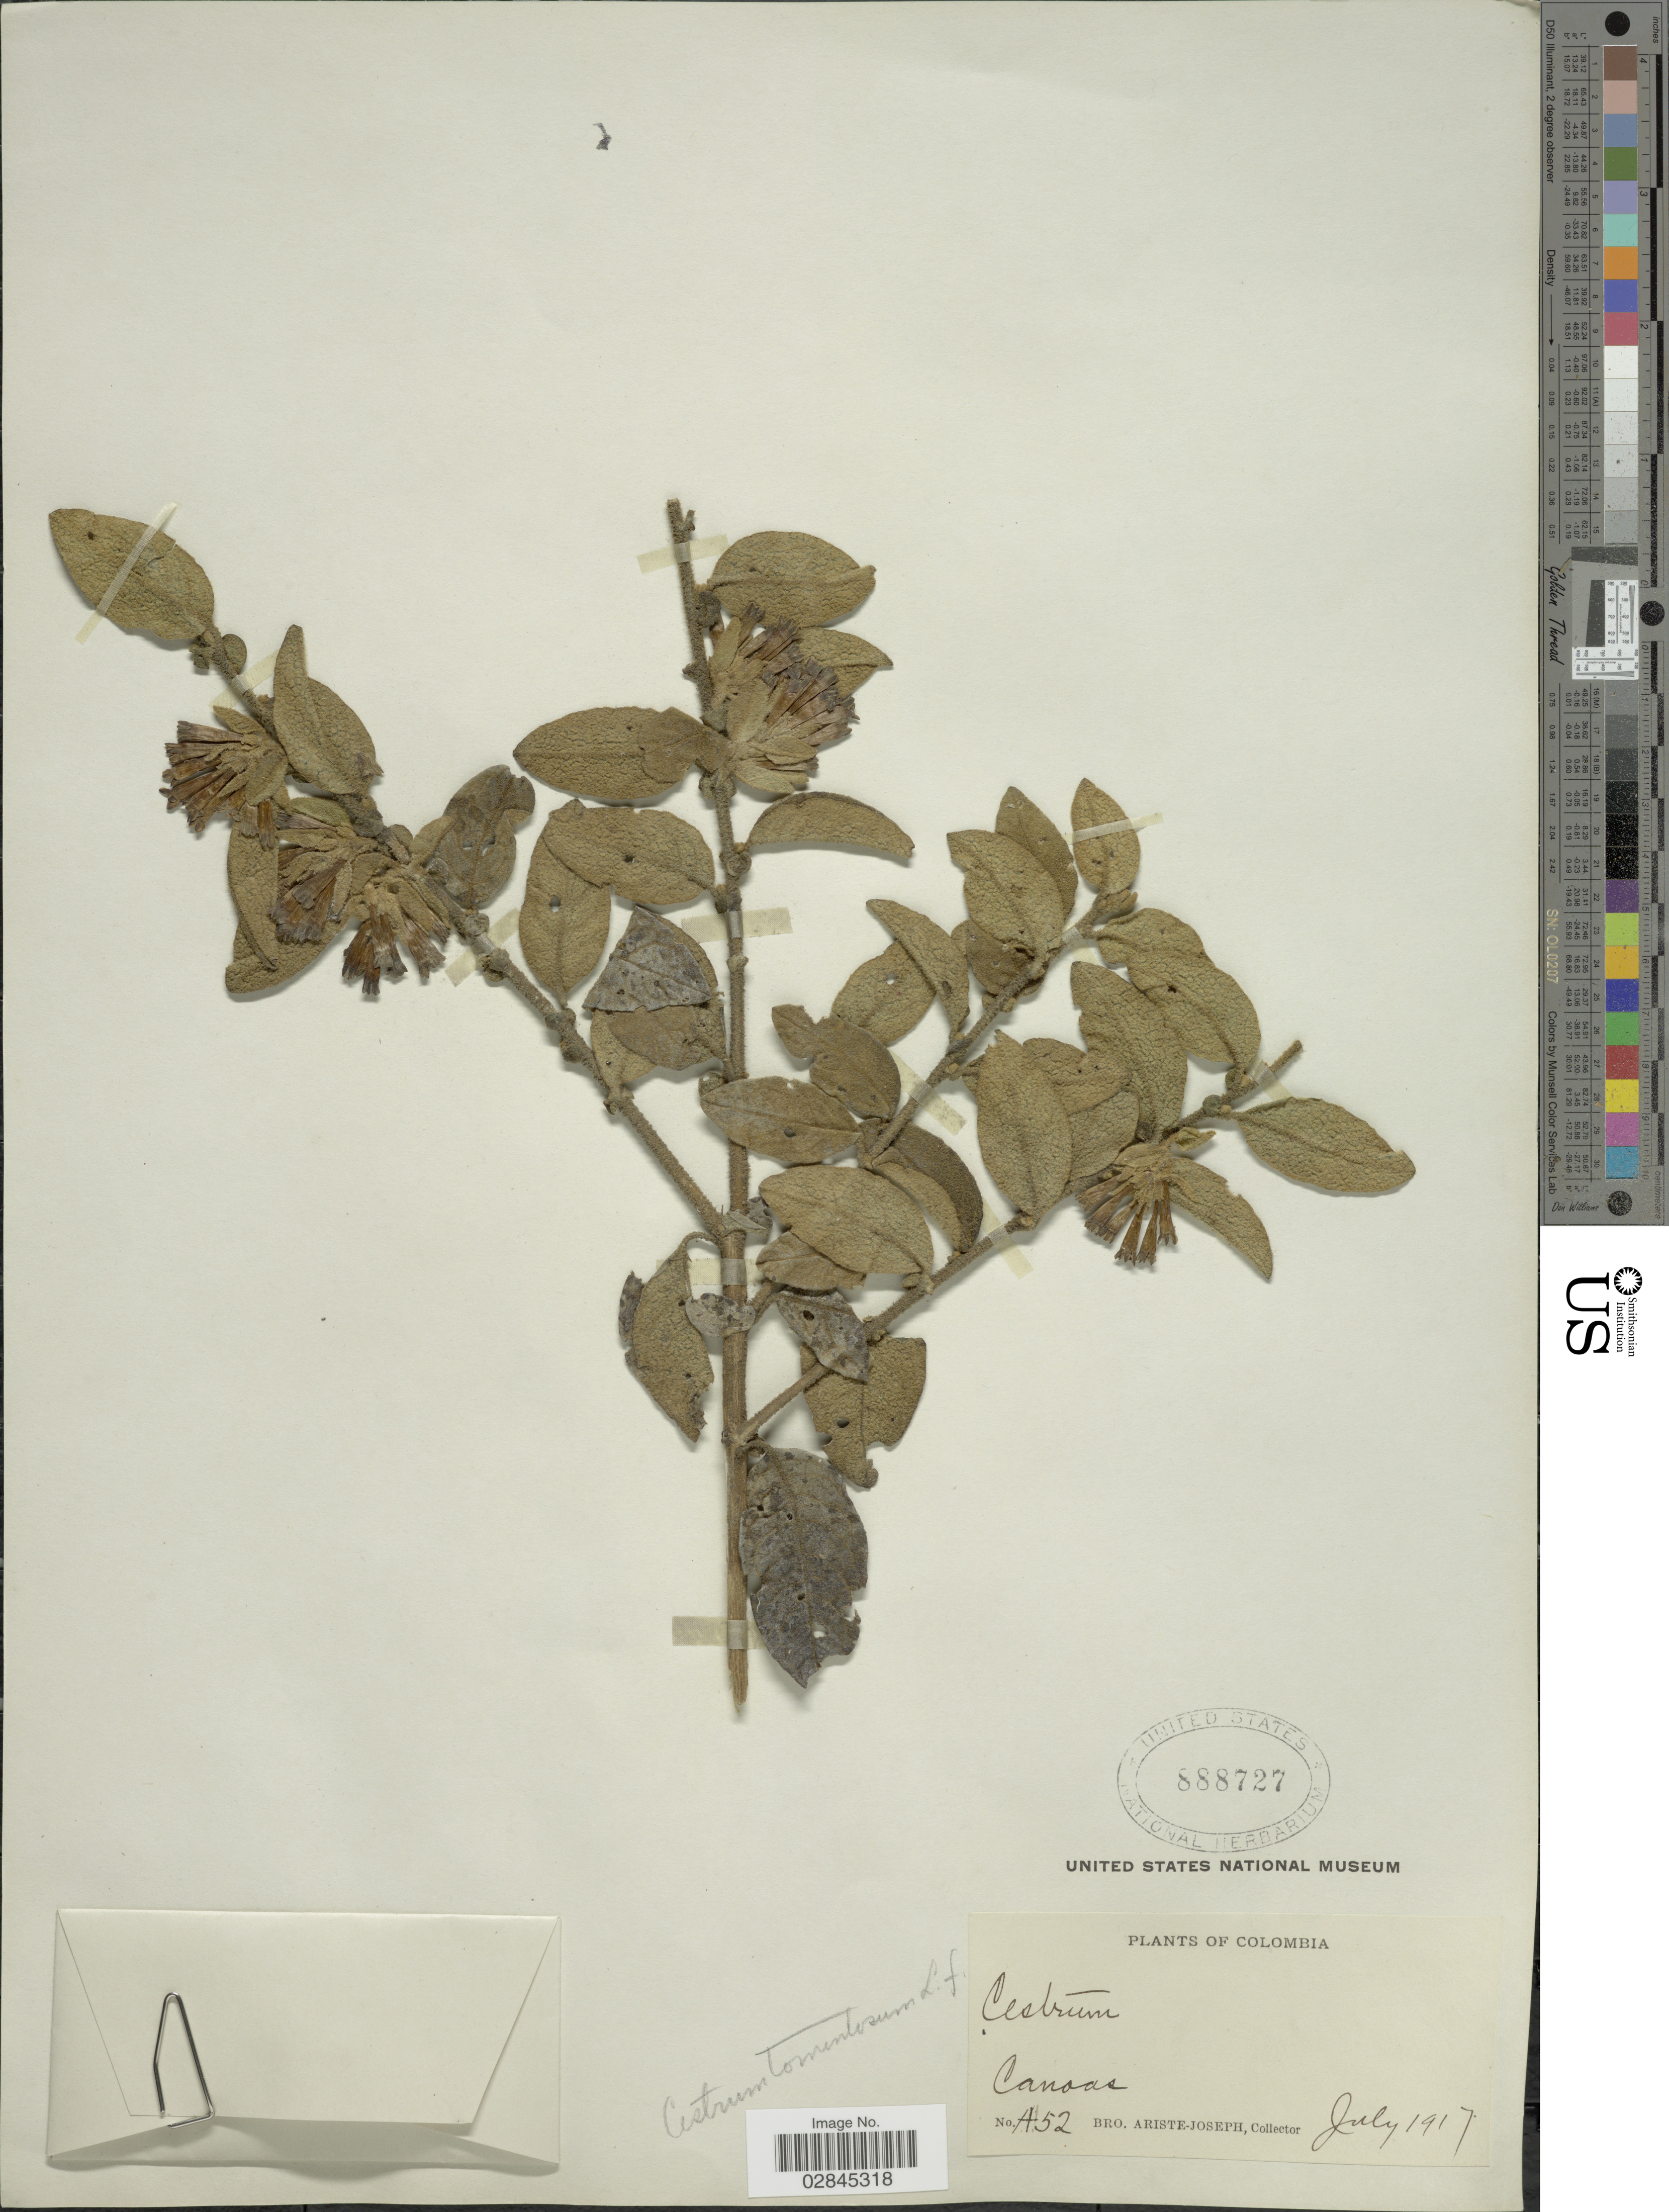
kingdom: Plantae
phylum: Tracheophyta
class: Magnoliopsida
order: Solanales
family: Solanaceae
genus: Cestrum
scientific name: Cestrum tomentosum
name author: L. f.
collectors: Bro. Ariste-Joseph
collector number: A52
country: Colombia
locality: Canoas.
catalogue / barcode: US 888727